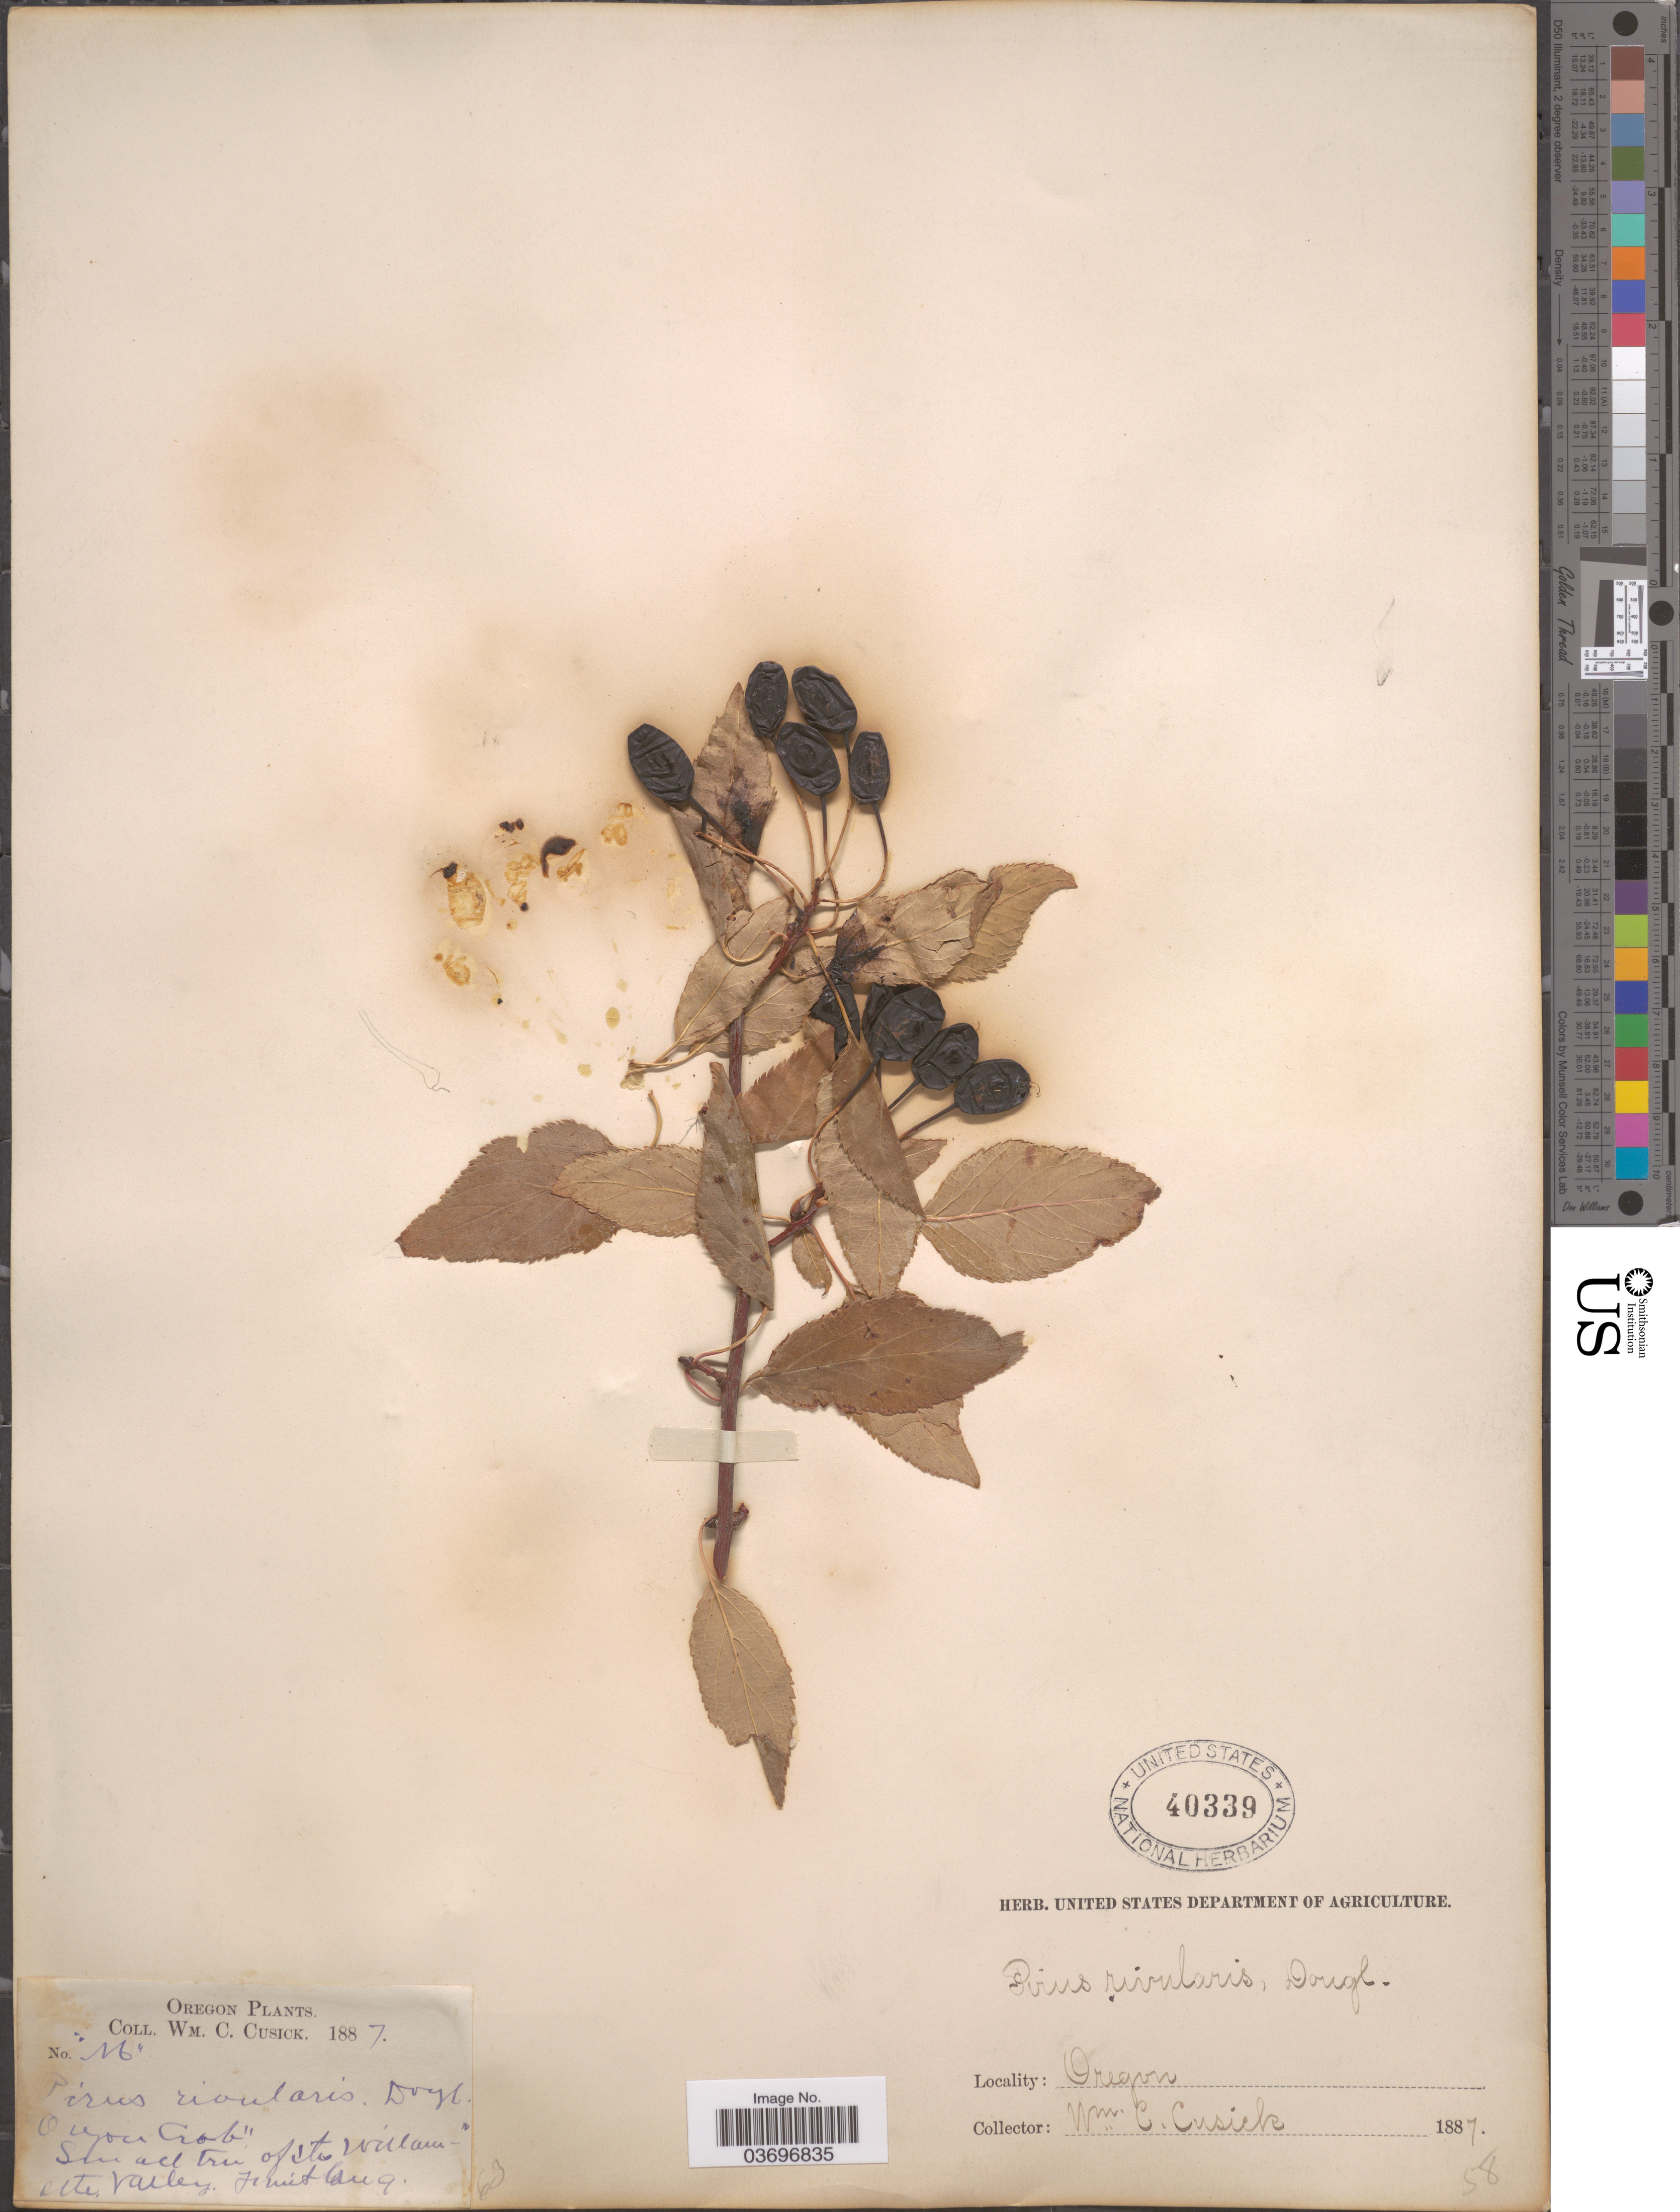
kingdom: Plantae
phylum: Tracheophyta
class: Magnoliopsida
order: Rosales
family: Rosaceae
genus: Malus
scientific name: Malus fusca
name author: (Raf.) C.K. Schneid.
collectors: W. C. Cusick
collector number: N6*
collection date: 1887-08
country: United States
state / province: Oregon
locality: Small tree of the Willamette Valley.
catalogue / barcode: US 40339